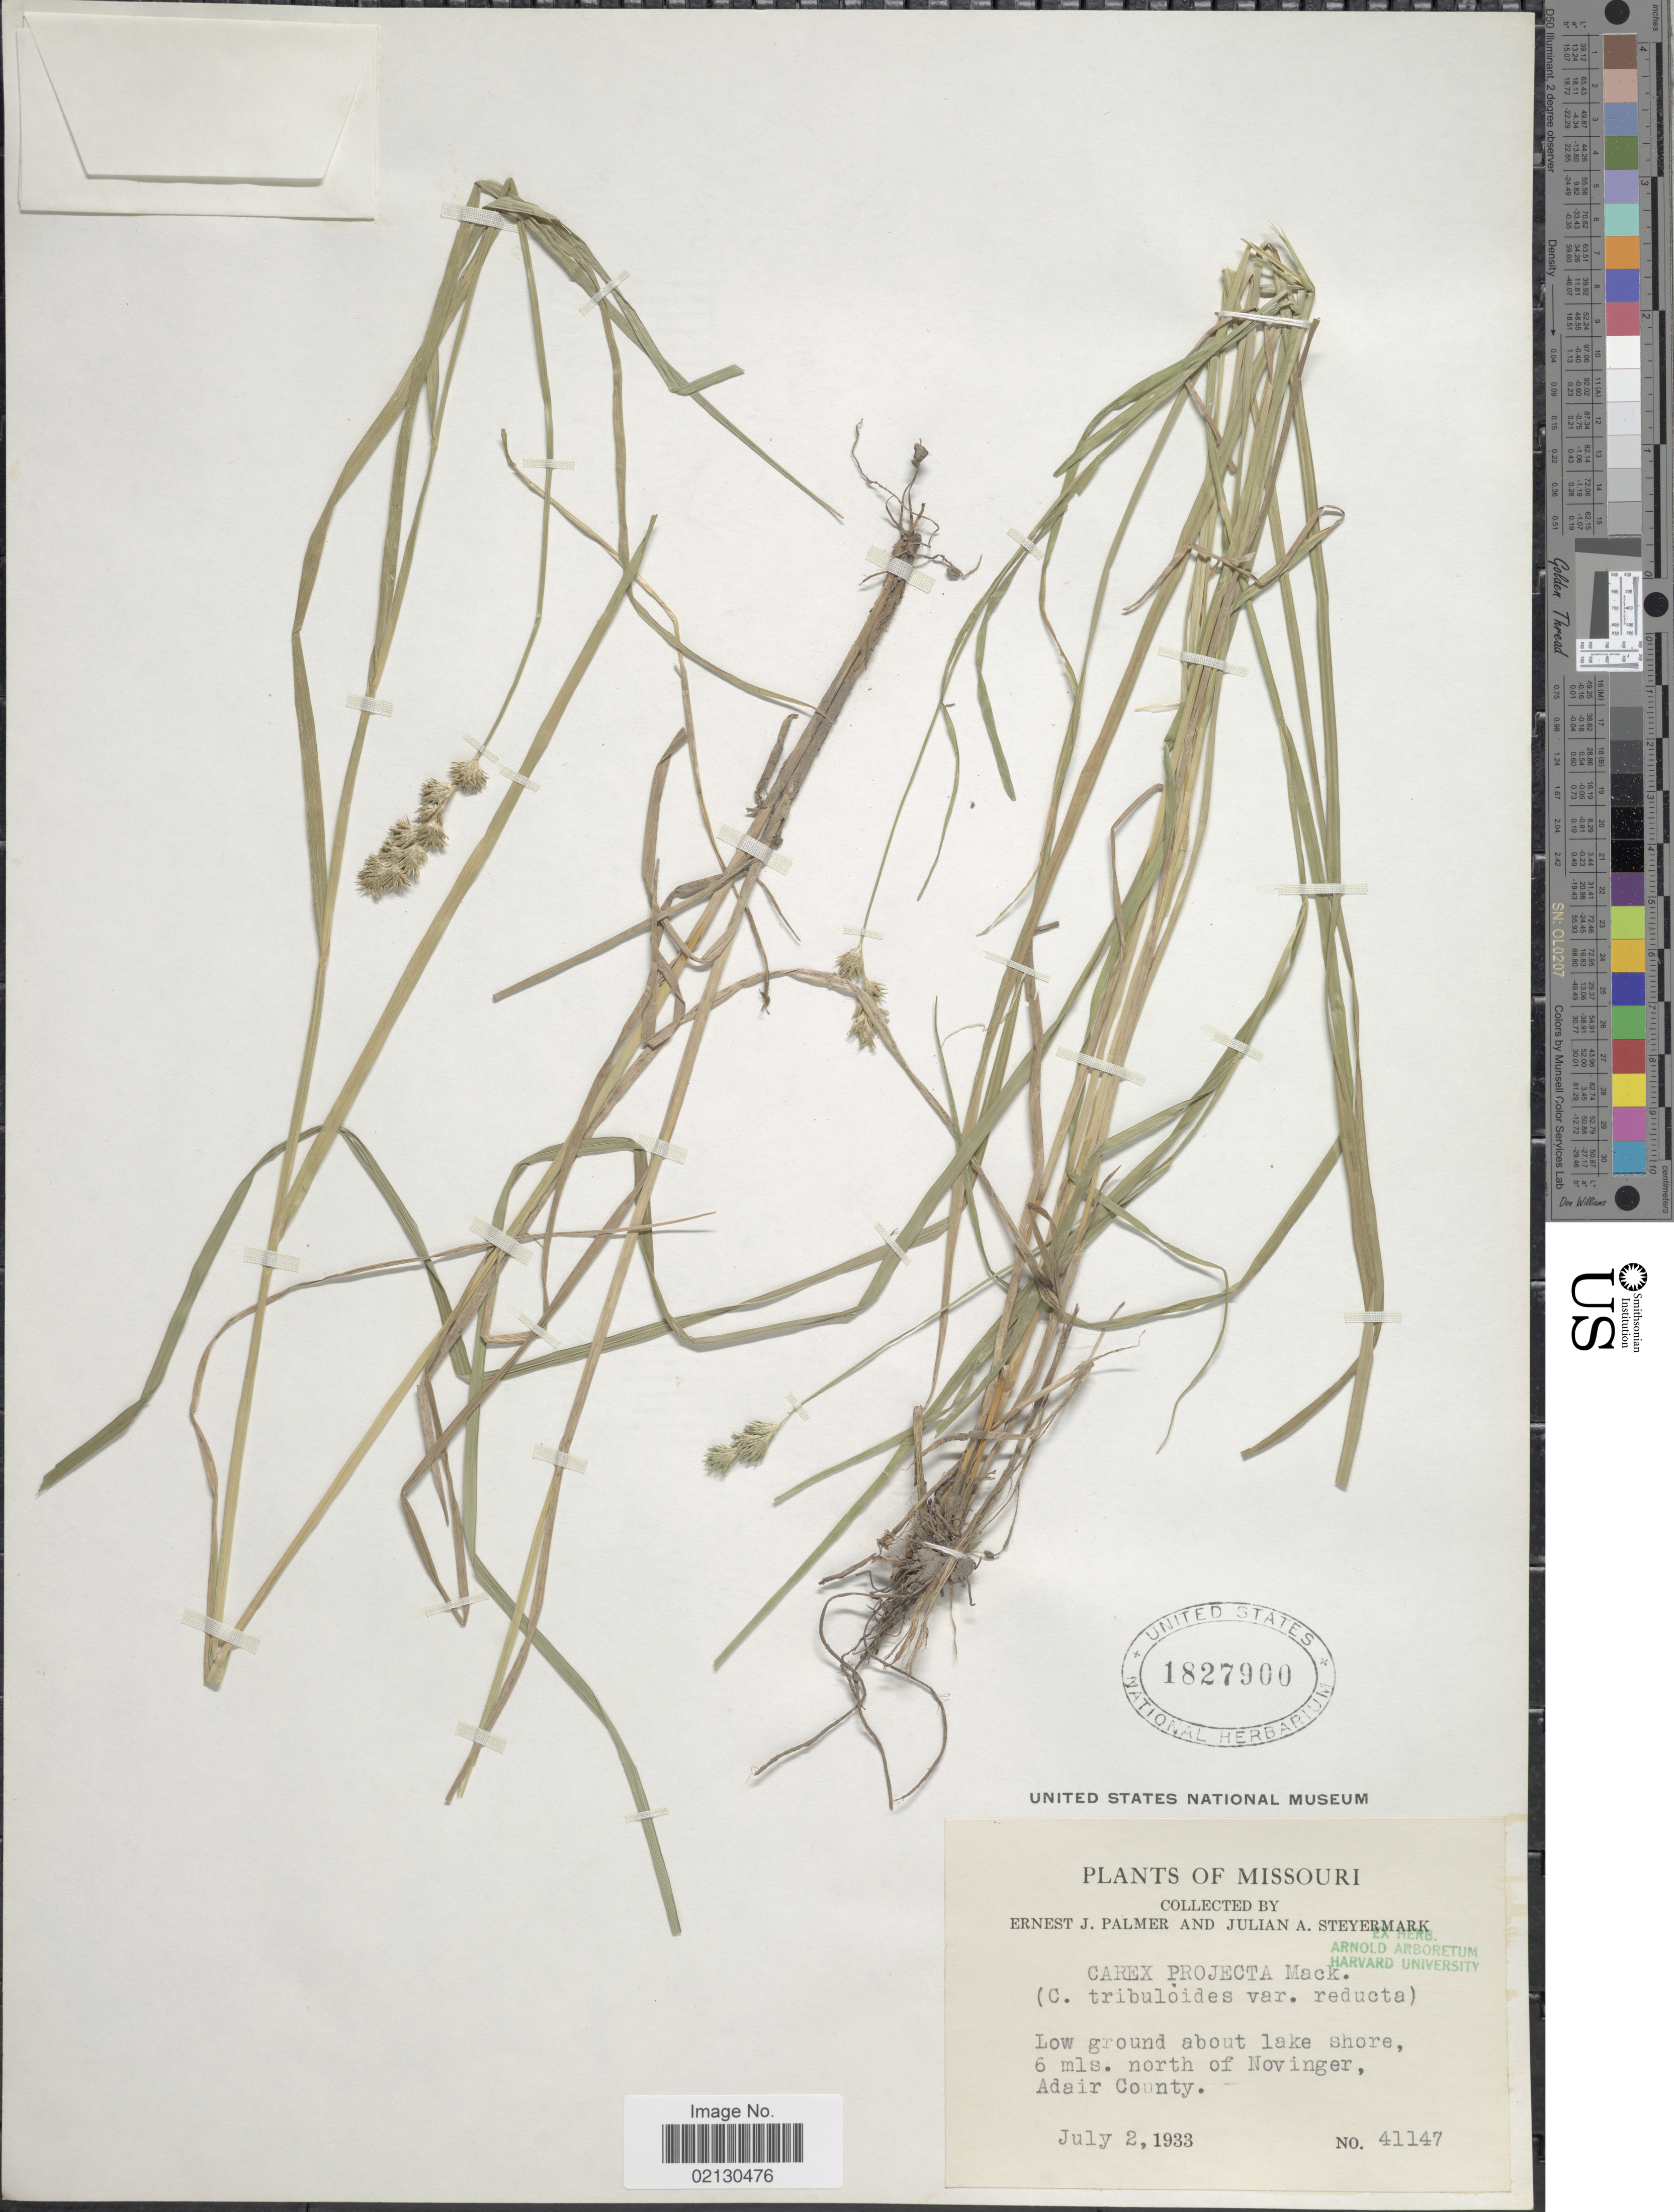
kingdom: Plantae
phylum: Tracheophyta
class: Liliopsida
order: Poales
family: Cyperaceae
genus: Carex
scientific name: Carex projecta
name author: Mack.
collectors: E. J. Palmer & J. Steyermark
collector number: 41147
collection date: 1933-07-02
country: United States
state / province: Missouri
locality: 6 mls. north of Novinger, Adair County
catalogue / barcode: US 1827900